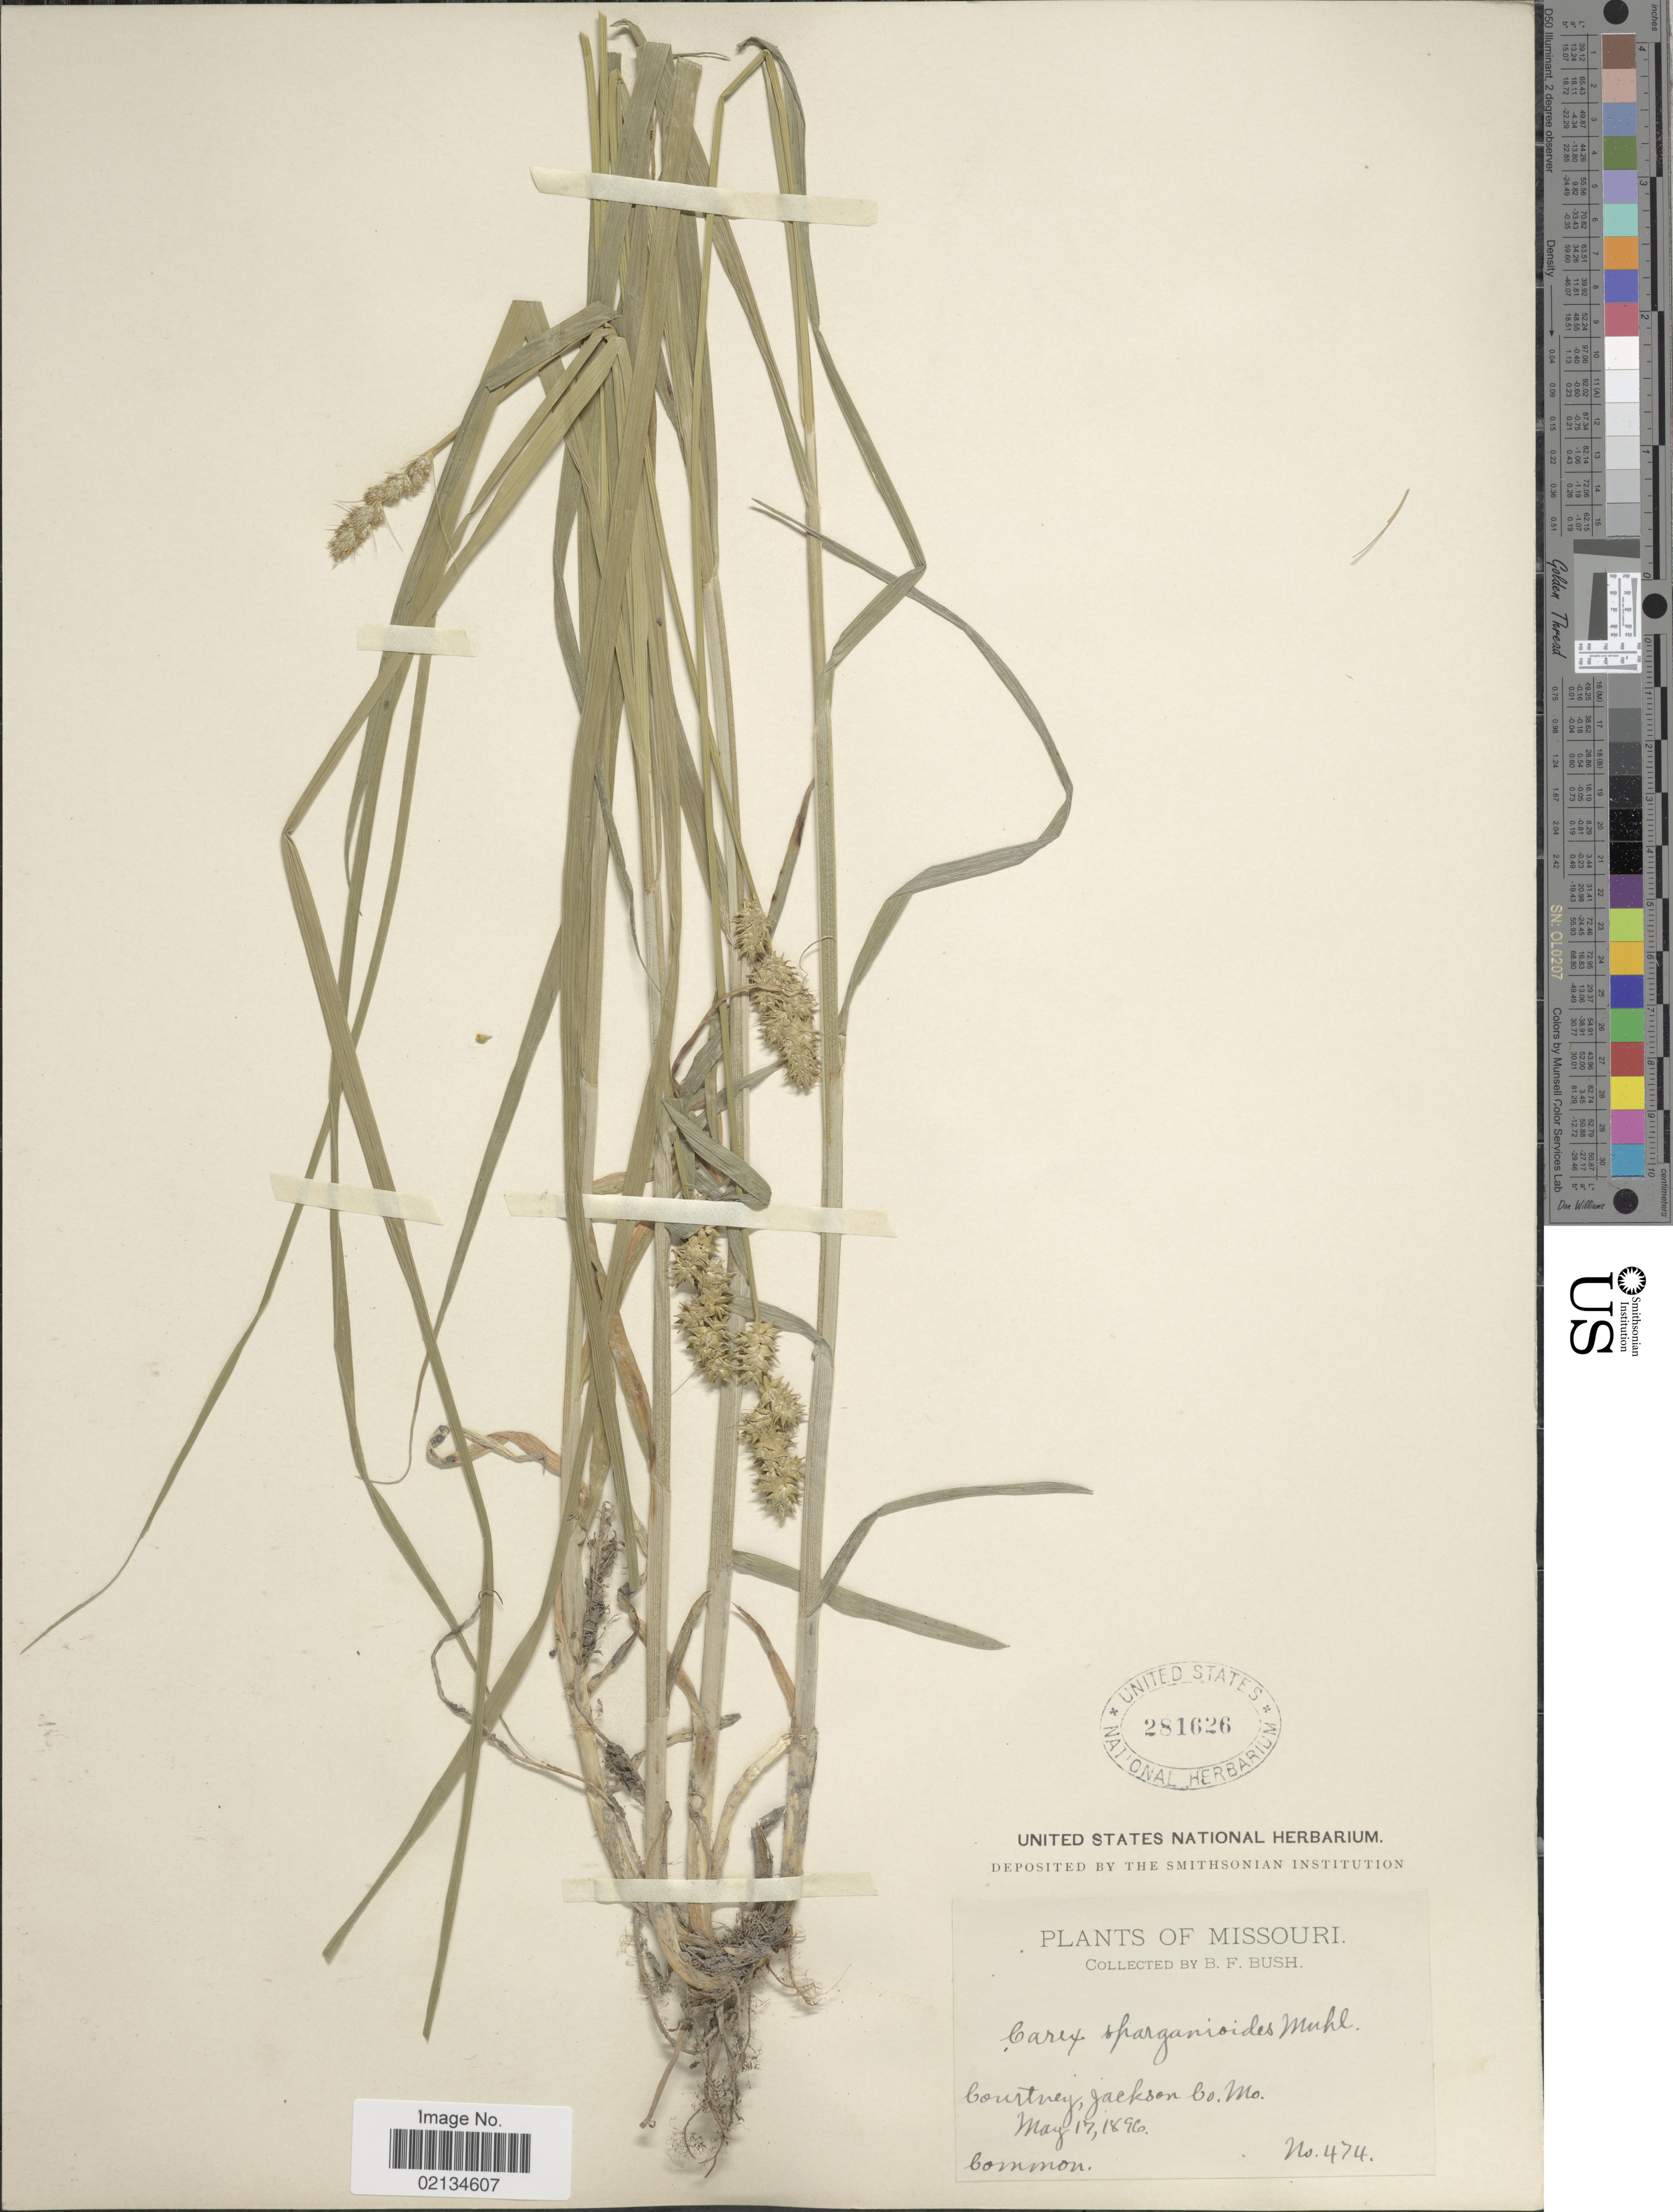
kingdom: Plantae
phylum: Tracheophyta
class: Liliopsida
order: Poales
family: Cyperaceae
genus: Carex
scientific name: Carex sparganioides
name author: Muhl. ex Willd.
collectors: B. F. Bush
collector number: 474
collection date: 1896-05-17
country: United States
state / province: Missouri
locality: Courtney, Jackson Co.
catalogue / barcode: US 281626